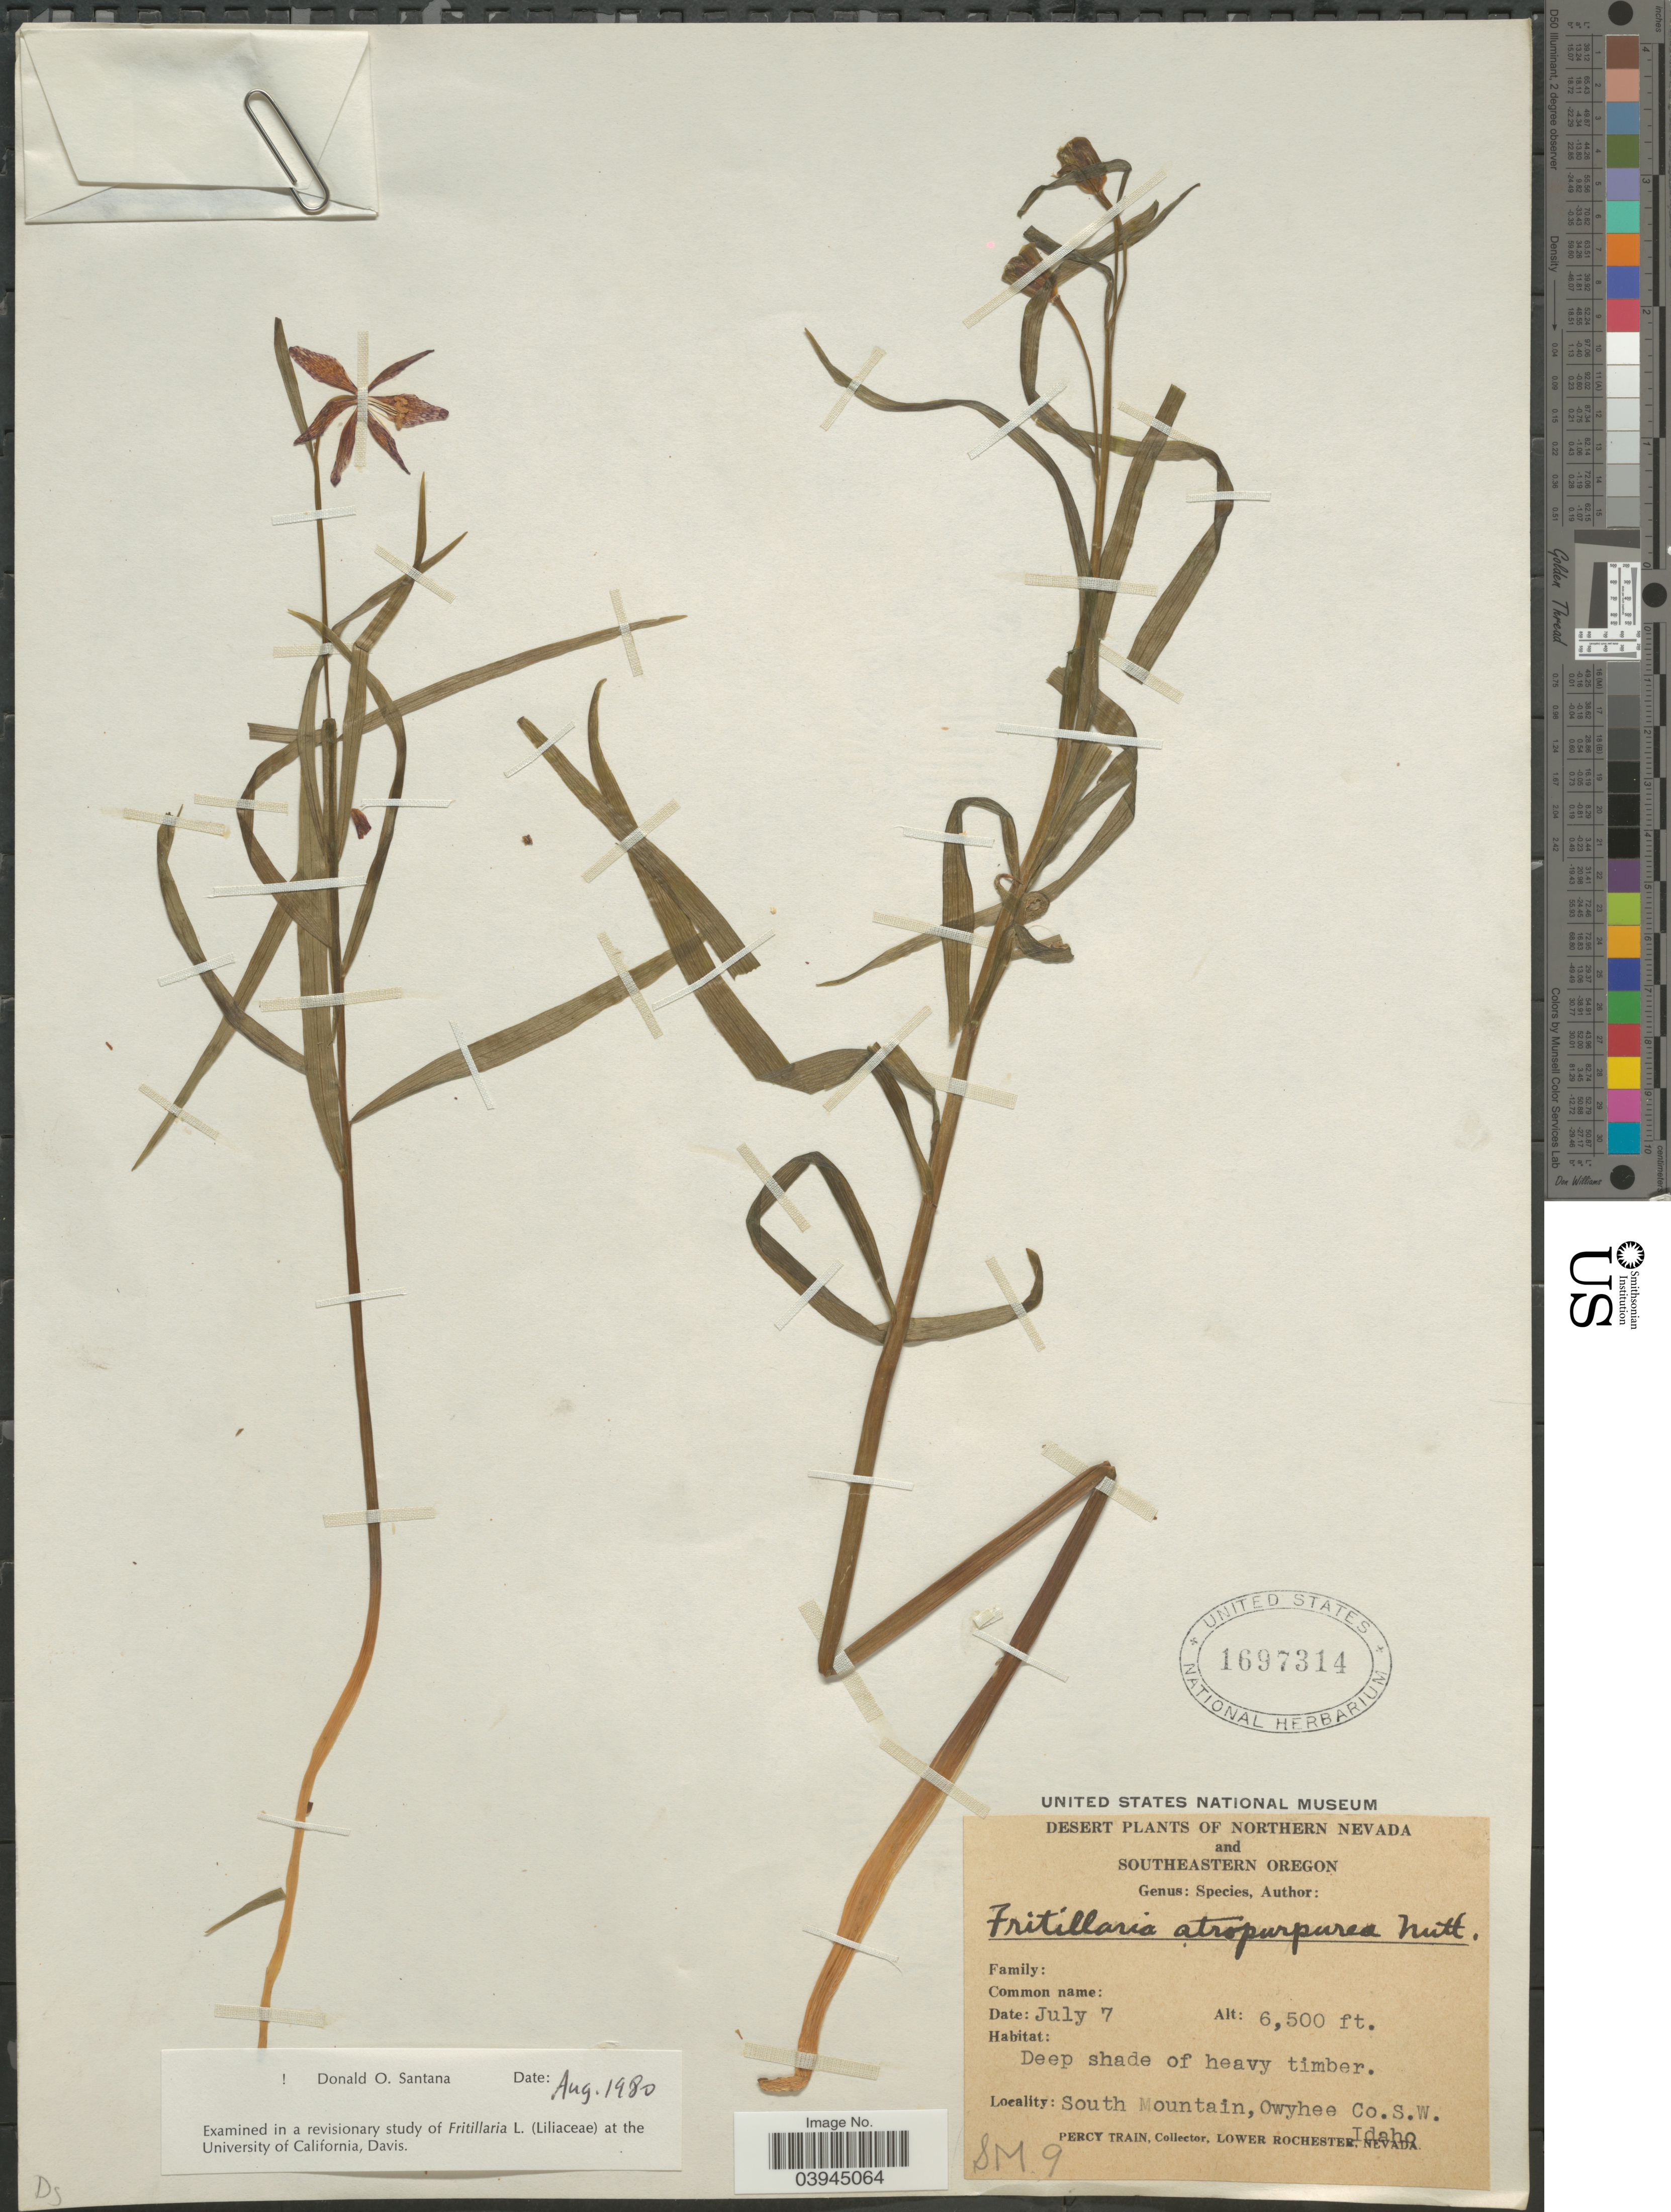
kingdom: Plantae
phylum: Tracheophyta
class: Liliopsida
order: Liliales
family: Liliaceae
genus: Fritillaria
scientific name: Fritillaria atropurpurea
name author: Nutt.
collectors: P. Train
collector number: SM9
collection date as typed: Transcribed d/m/y: /7/7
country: United States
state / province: Idaho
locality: South Mountain, Owyhee Co. S. W. Idaho.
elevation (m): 1981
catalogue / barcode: US 1697314